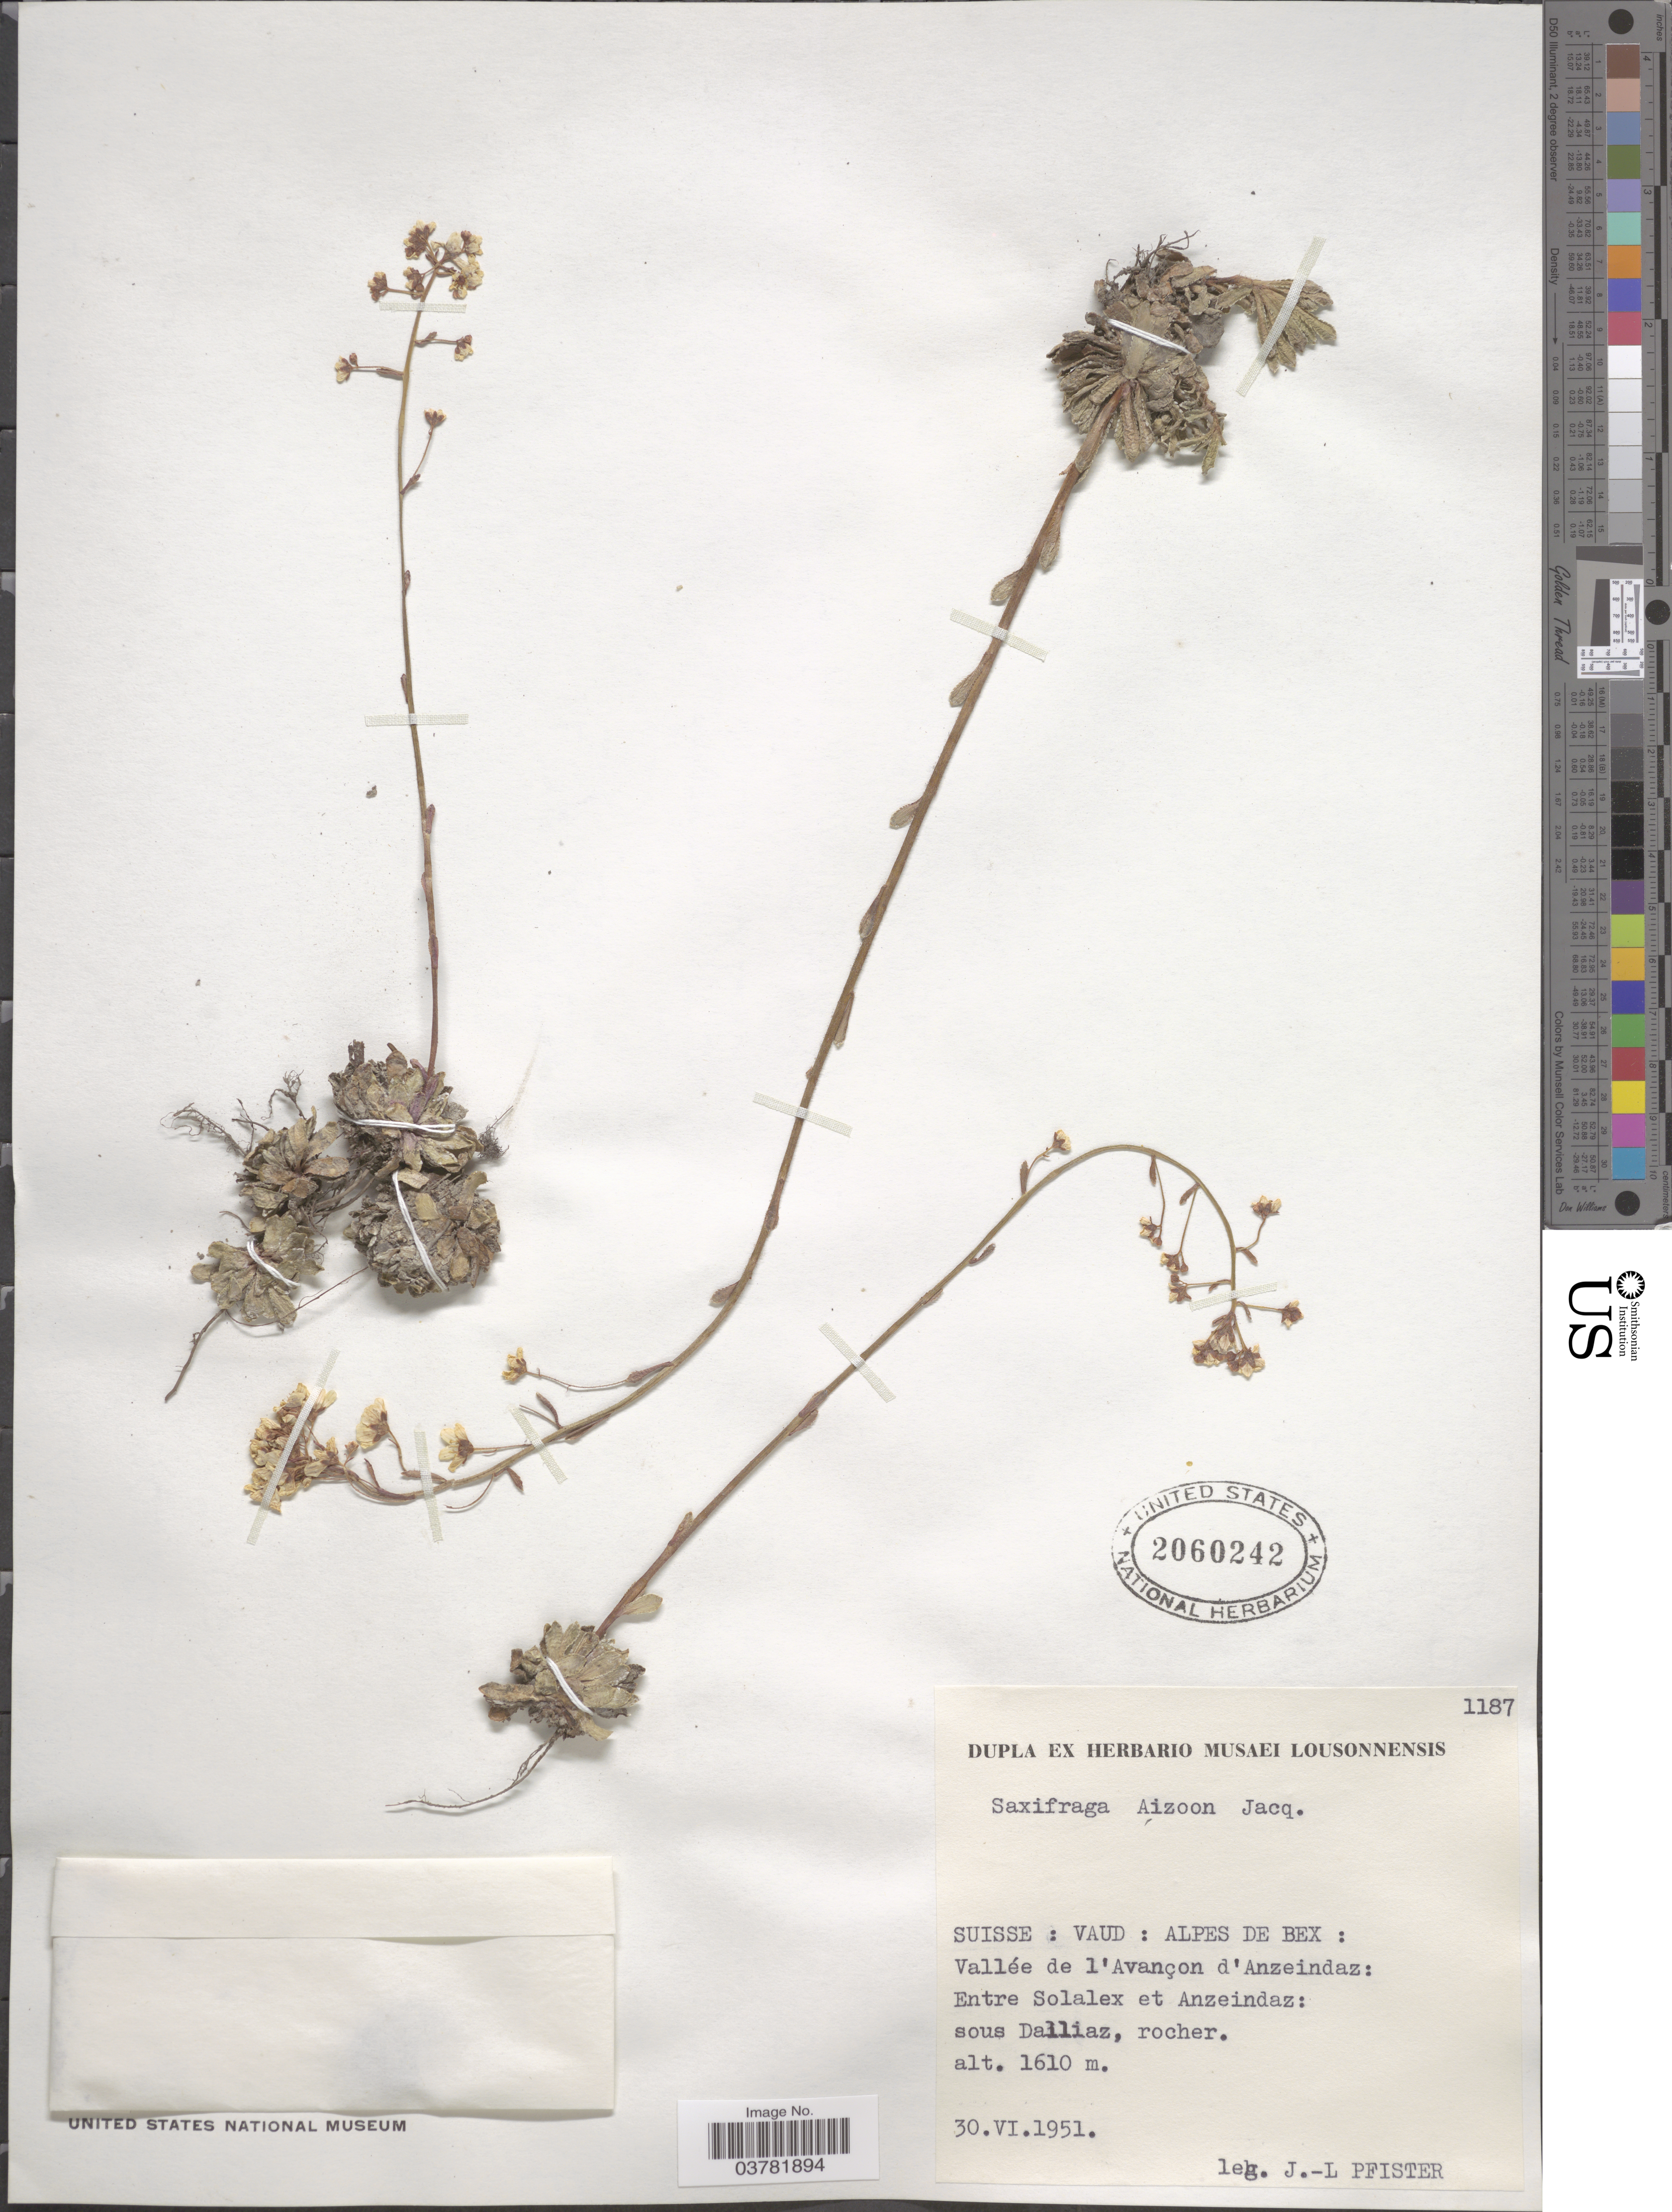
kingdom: Plantae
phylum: Tracheophyta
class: Magnoliopsida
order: Saxifragales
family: Saxifragaceae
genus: Saxifraga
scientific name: Saxifraga aizoon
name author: Jacq.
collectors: J. Pfister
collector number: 1187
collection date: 1951-06-30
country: Switzerland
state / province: Vaud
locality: Suisse: Vaud: Alpes de Bex: Vallée de l'Avançon d'Anzeindaz: Entre Solalex et Anzeindaz: sous Dalliaz, rocher.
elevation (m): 1610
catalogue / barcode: US 2060242